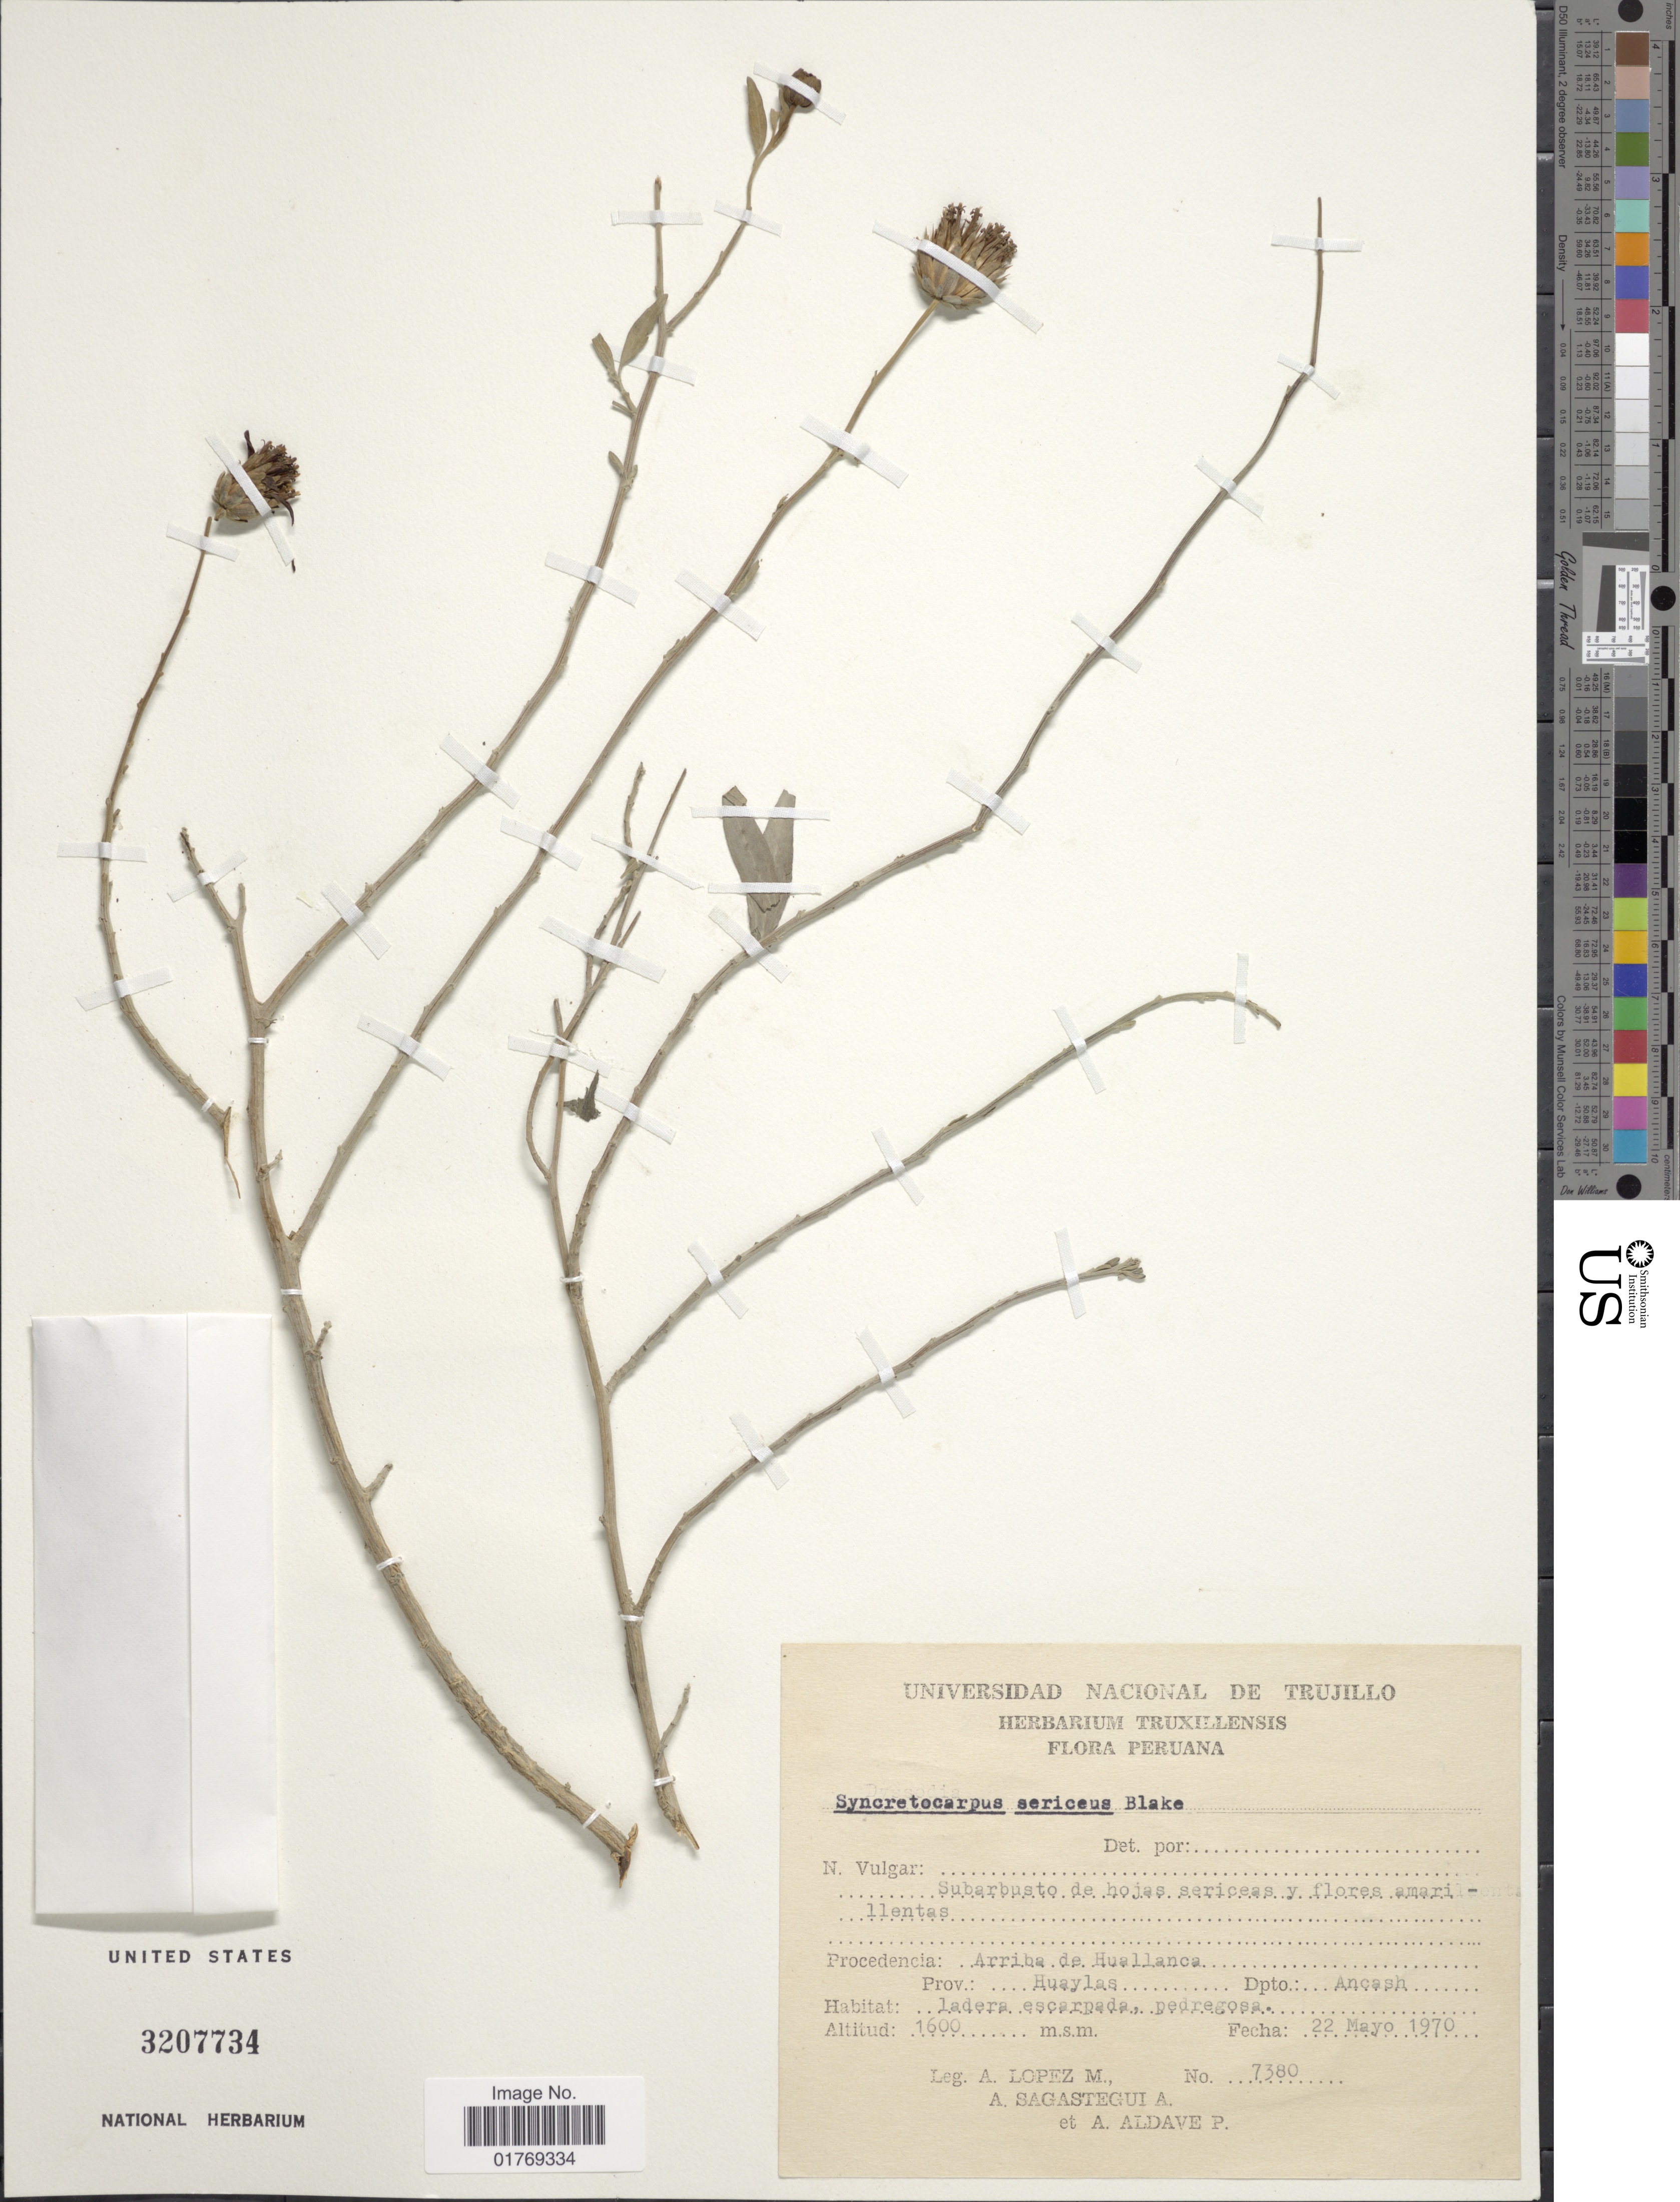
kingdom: Plantae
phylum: Tracheophyta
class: Magnoliopsida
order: Asterales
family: Asteraceae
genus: Syncretocarpus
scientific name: Syncretocarpus sericeus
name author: S.F. Blake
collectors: A. López M., A. Sagástegui A. & A. Aldave P.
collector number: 7380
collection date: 1970-05-22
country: Peru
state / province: Ancash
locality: Arriba de Huallanca. Prov.: Huayas. Dpto. Ancash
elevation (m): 1600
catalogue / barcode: US 3207734